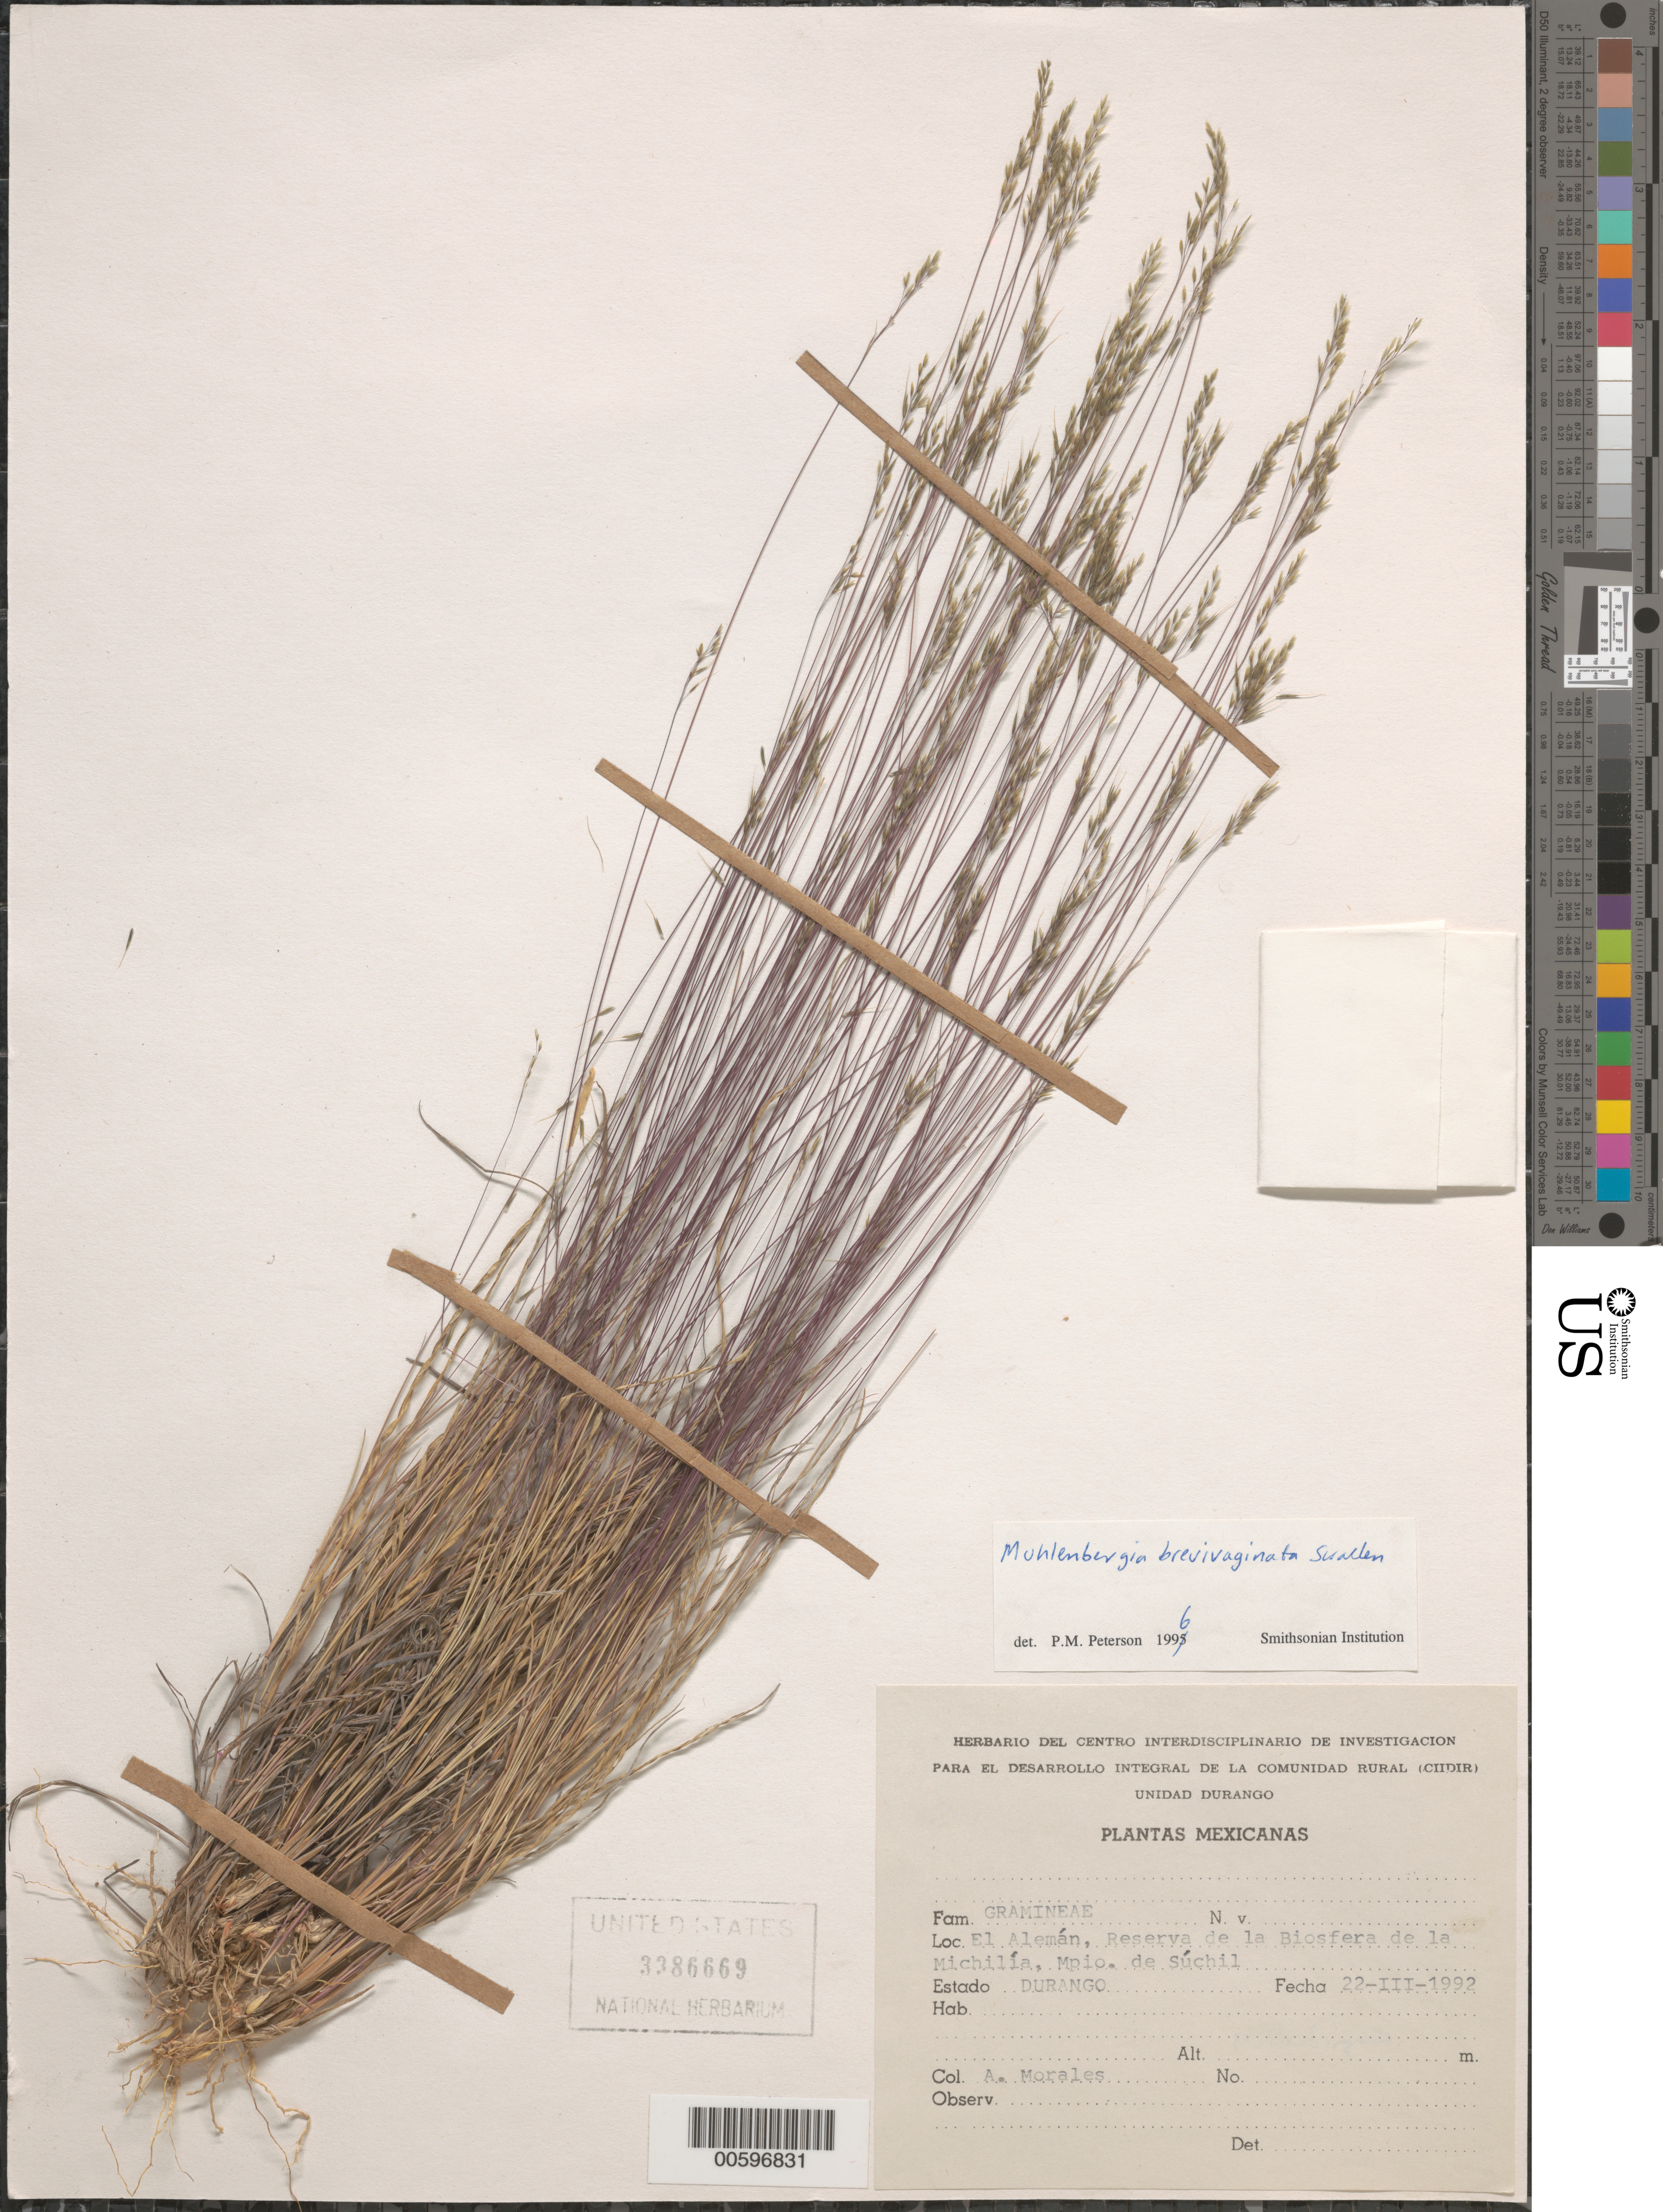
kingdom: Plantae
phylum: Tracheophyta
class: Liliopsida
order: Poales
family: Poaceae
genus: Muhlenbergia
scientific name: Muhlenbergia brevivaginata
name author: Swallen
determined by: Peterson, Paul M., (BOT), Smithsonian Institution - National Museum of Natural History (UNITED STATES)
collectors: A. Morales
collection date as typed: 22 Mar 1992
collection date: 1992-03-22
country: Mexico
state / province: Durango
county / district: Súchil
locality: El Alemán, Reserva de la Biosfera de la Michilía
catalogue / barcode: US 3386669